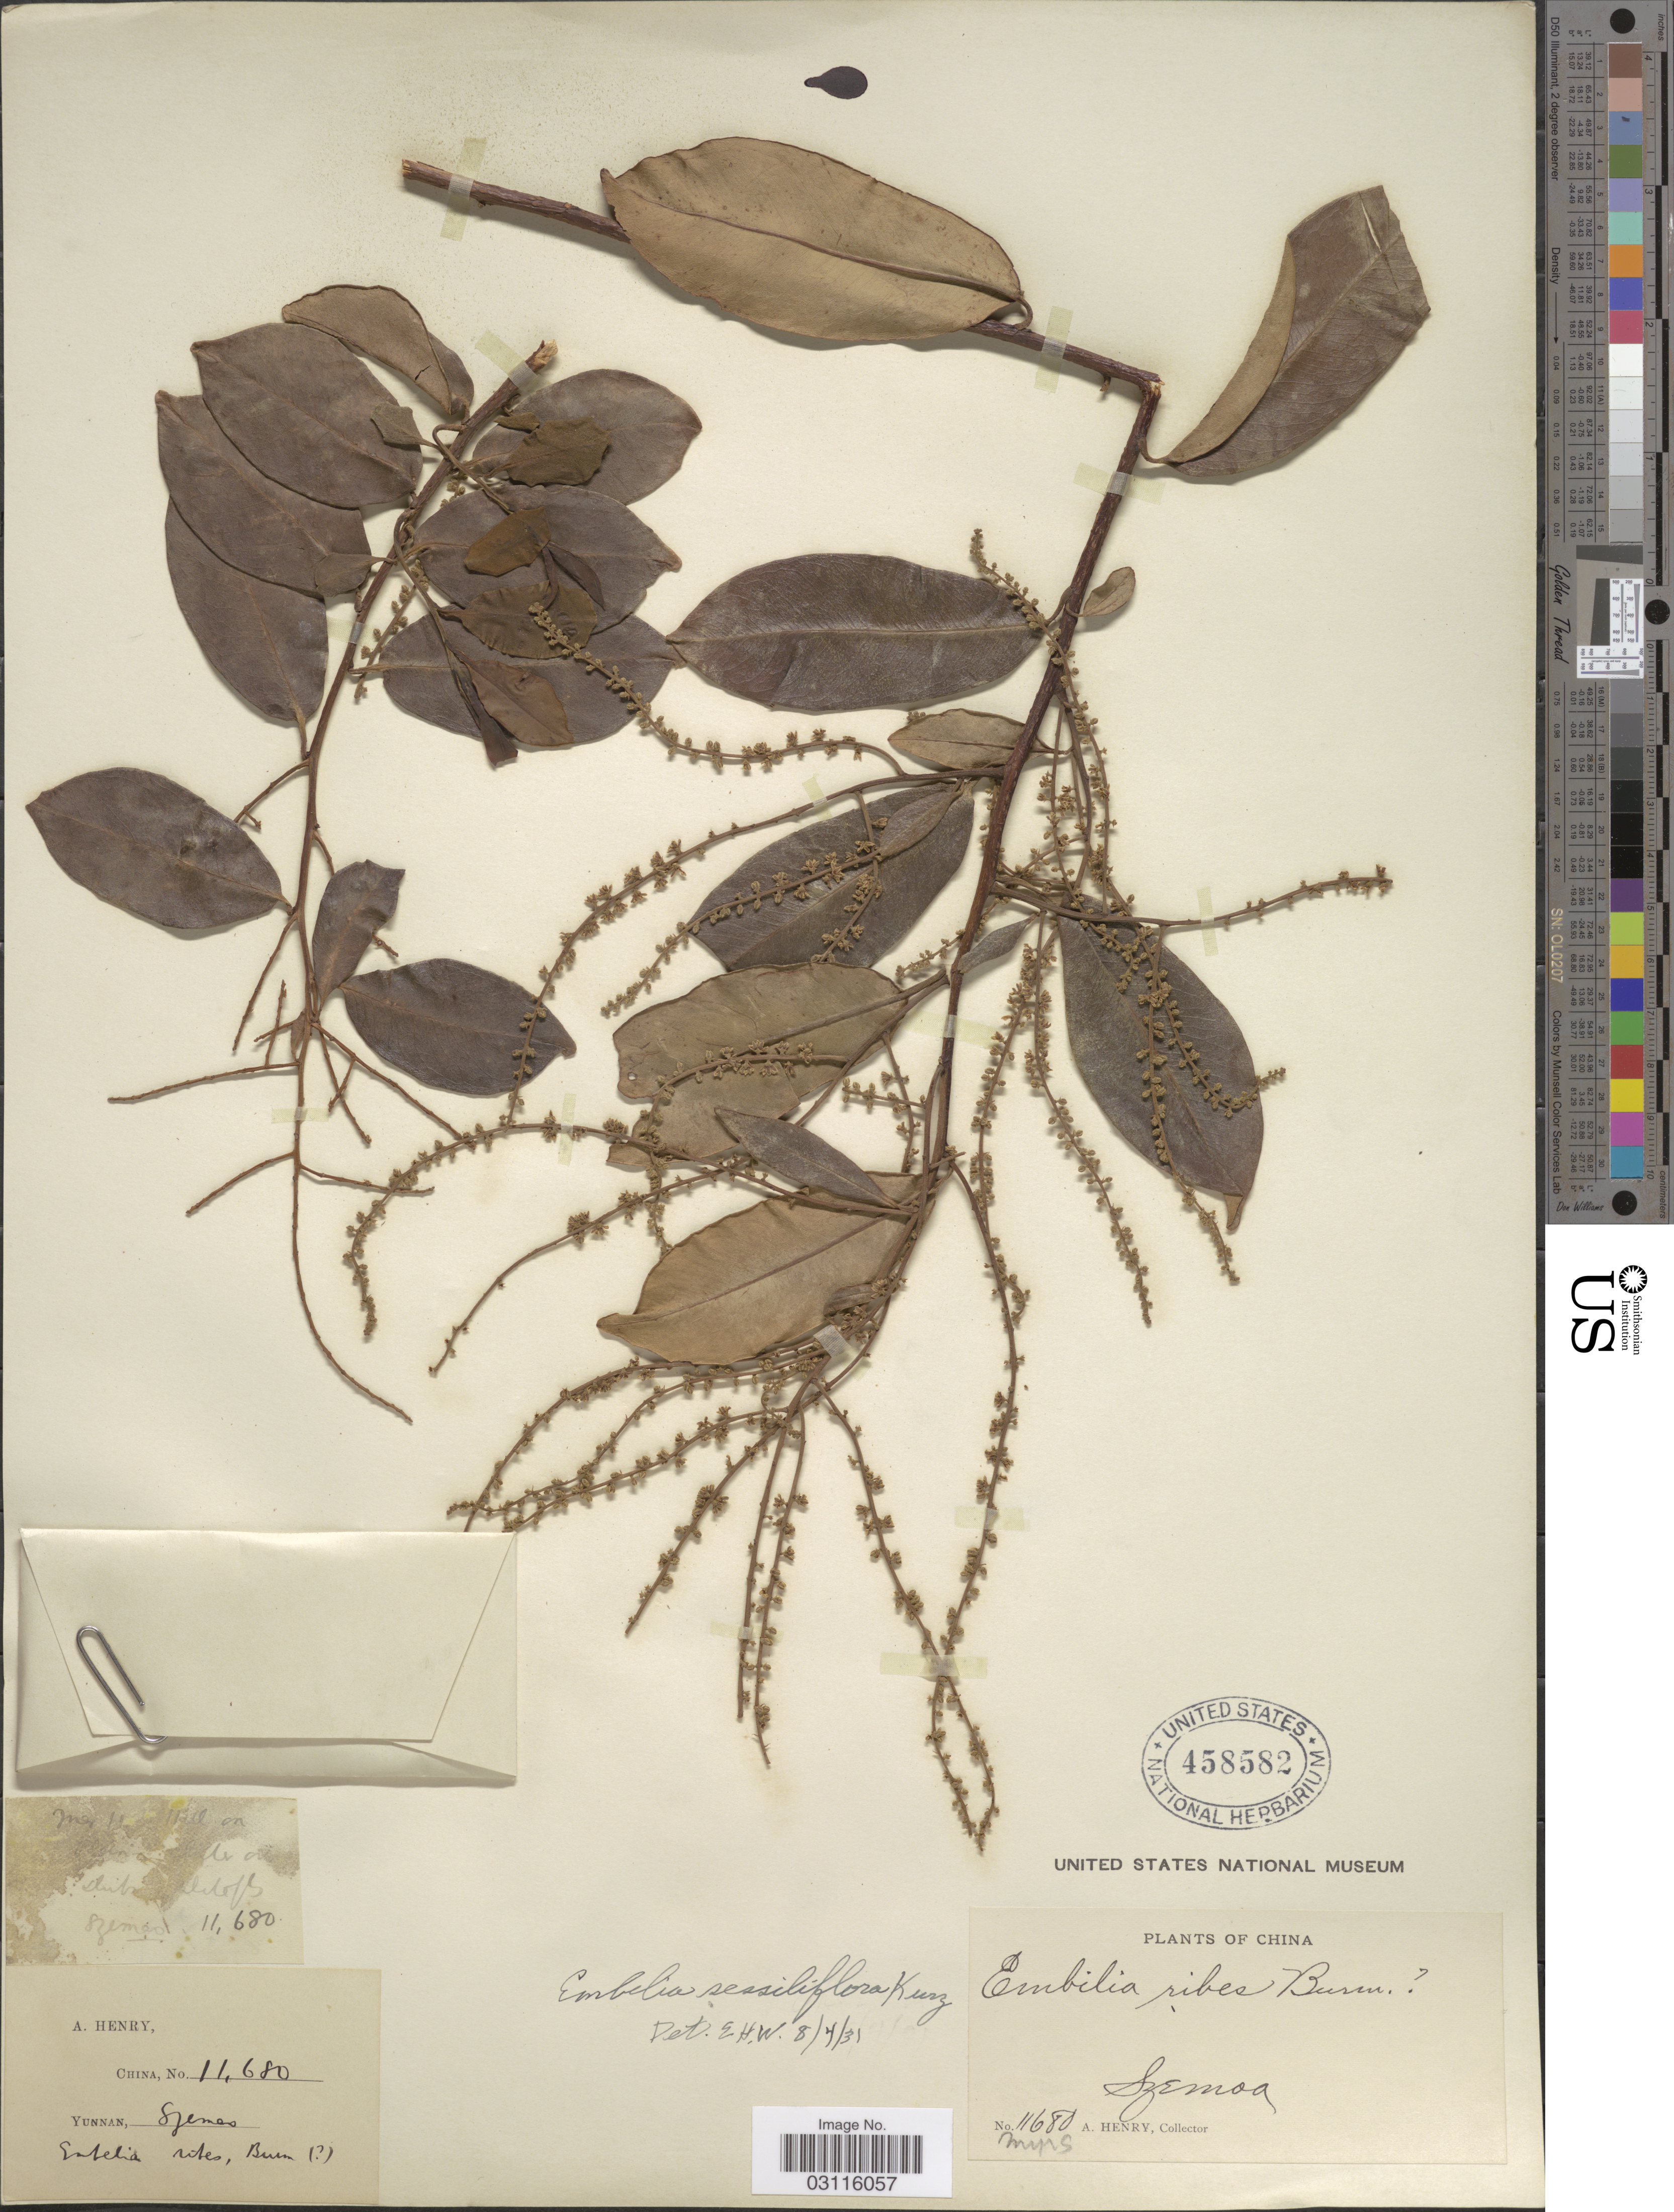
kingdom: Plantae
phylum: Tracheophyta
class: Magnoliopsida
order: Ericales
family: Primulaceae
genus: Embelia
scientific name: Embelia sessiliflora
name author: Kurz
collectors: A. Henry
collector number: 11680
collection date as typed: Transcribed d/m/y: /5/11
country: China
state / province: Yunnan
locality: Szemoa.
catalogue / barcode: US 458582